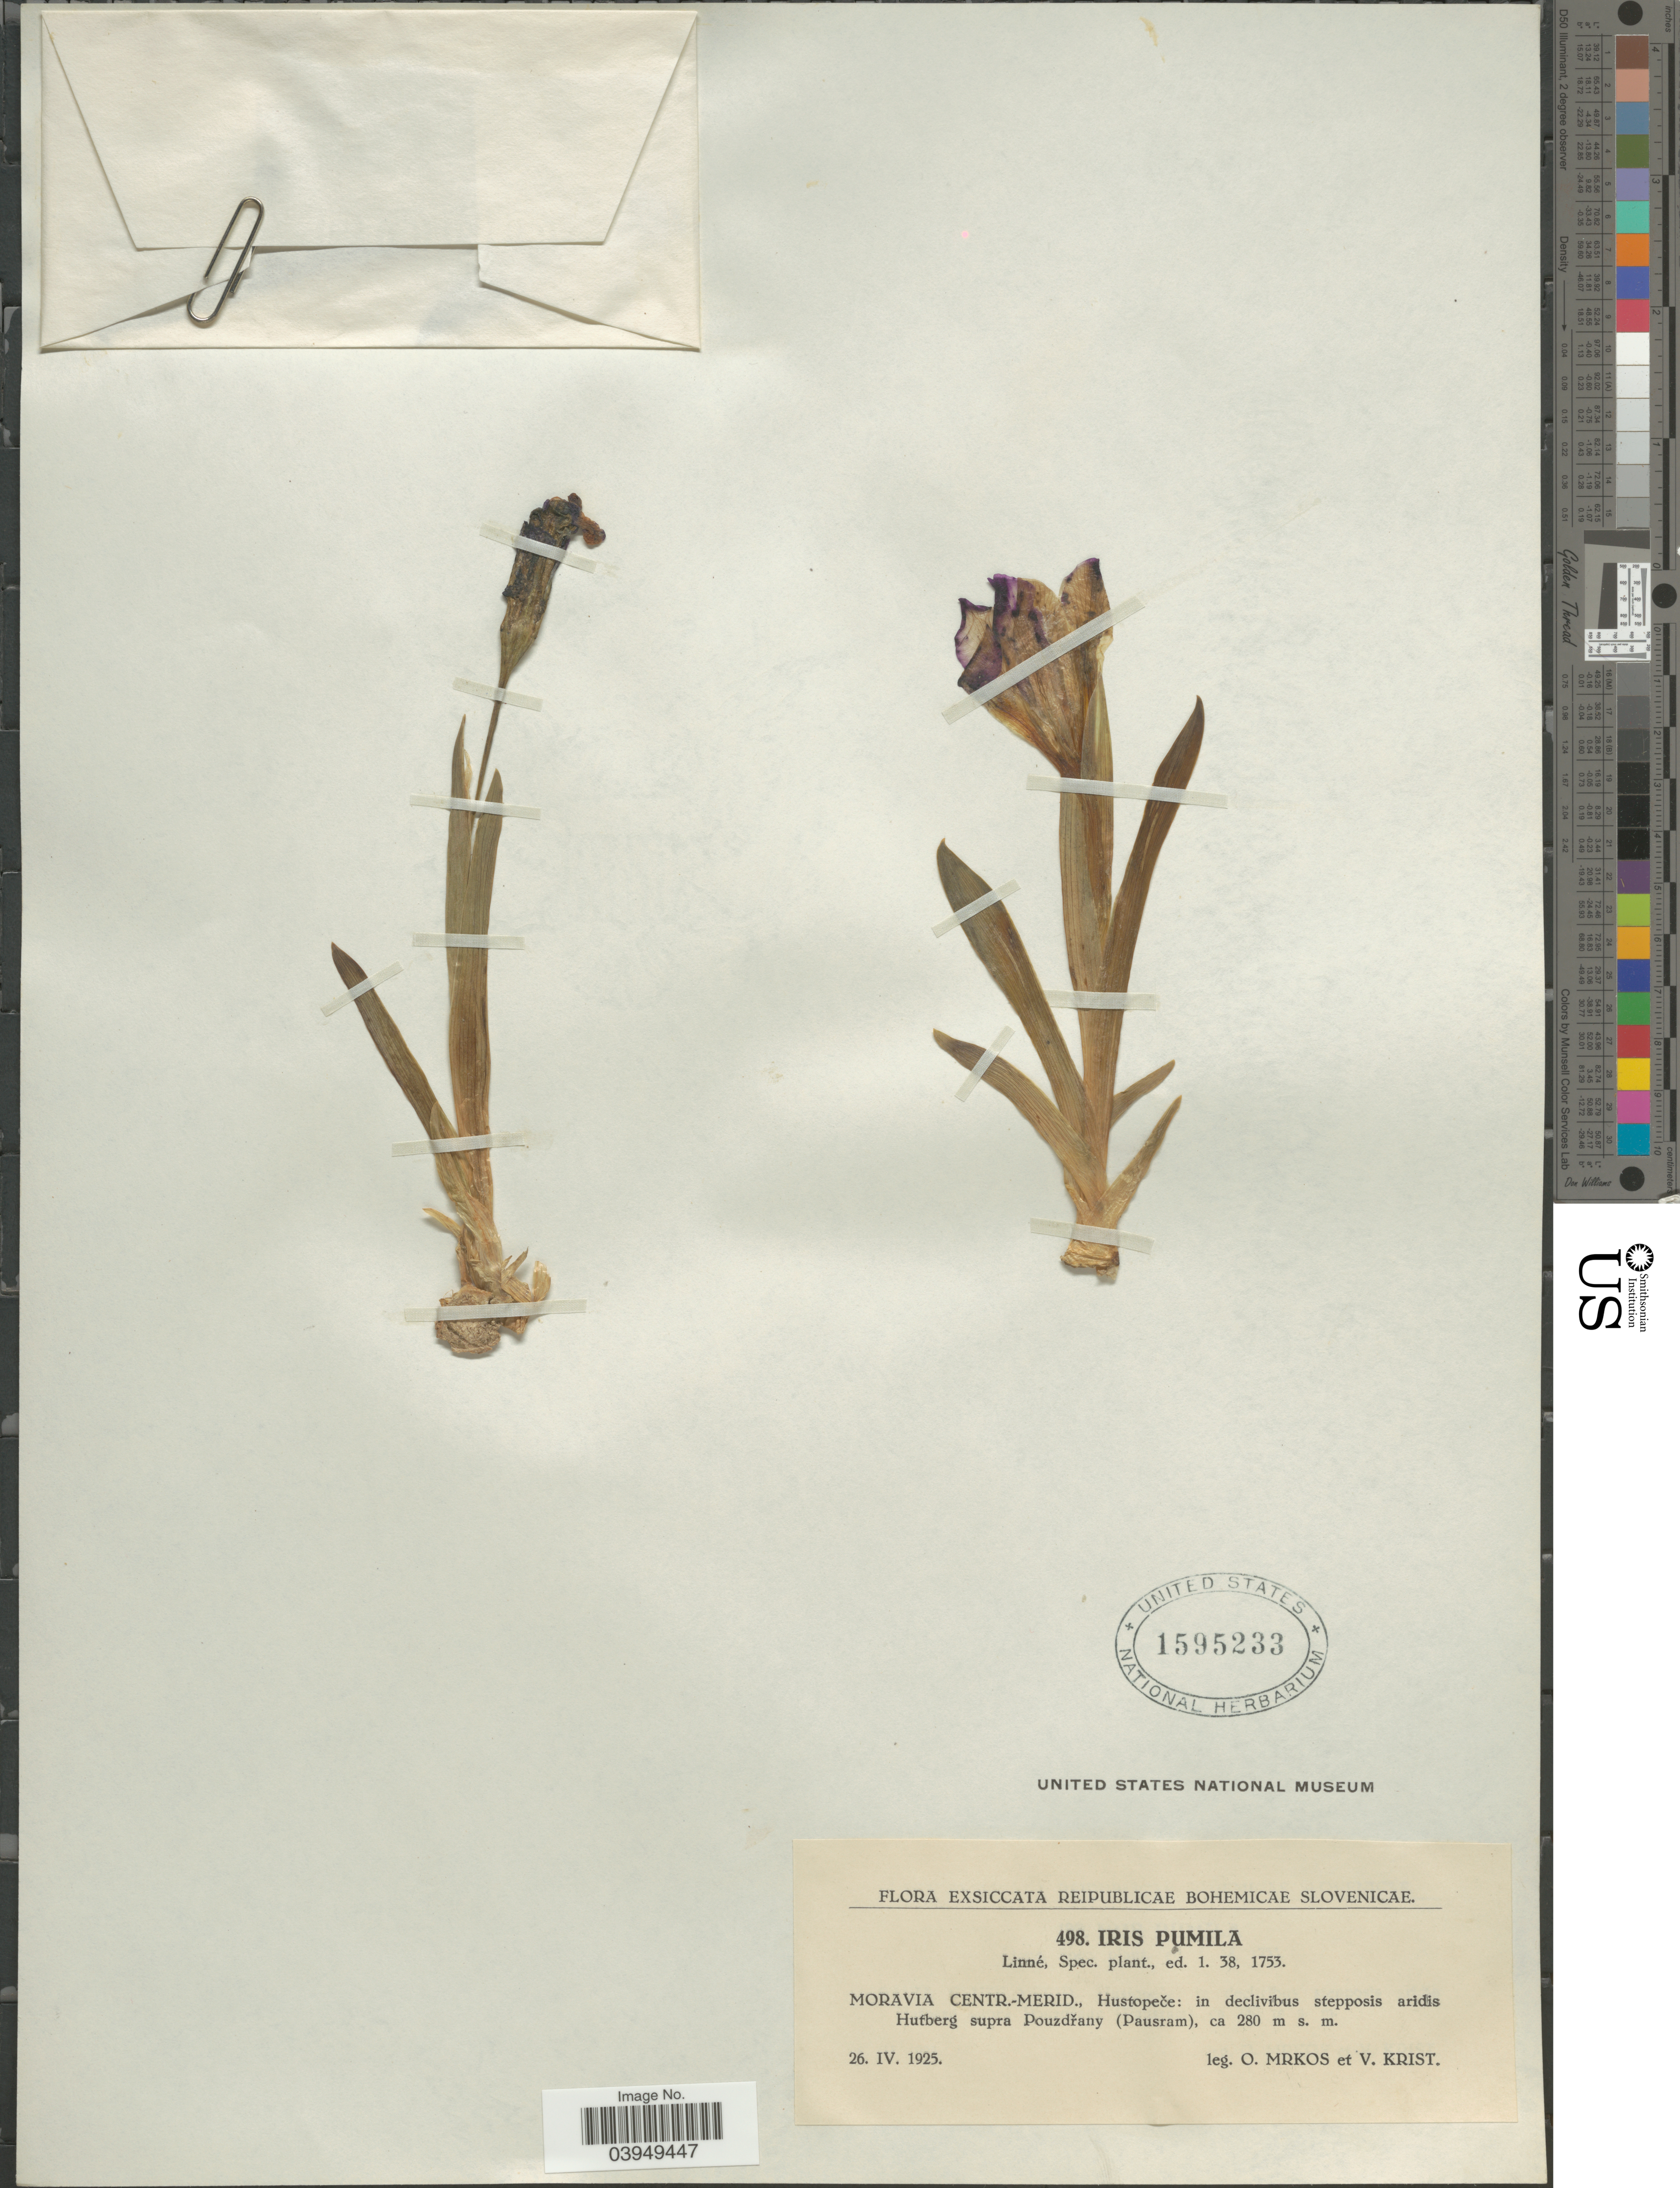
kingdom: Plantae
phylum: Tracheophyta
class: Liliopsida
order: Asparagales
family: Iridaceae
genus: Iris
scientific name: Iris pumila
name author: L.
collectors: O. Mrkos & V. Krist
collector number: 498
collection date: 1925-04-26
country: Czechia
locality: Bohemicae Slovenicae. Moravia Centr.- Merid., Hustopeče: in declivibus stopposis aridis Hufberg supra Pouzdřany (Pausram).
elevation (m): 280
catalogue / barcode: US 1595233